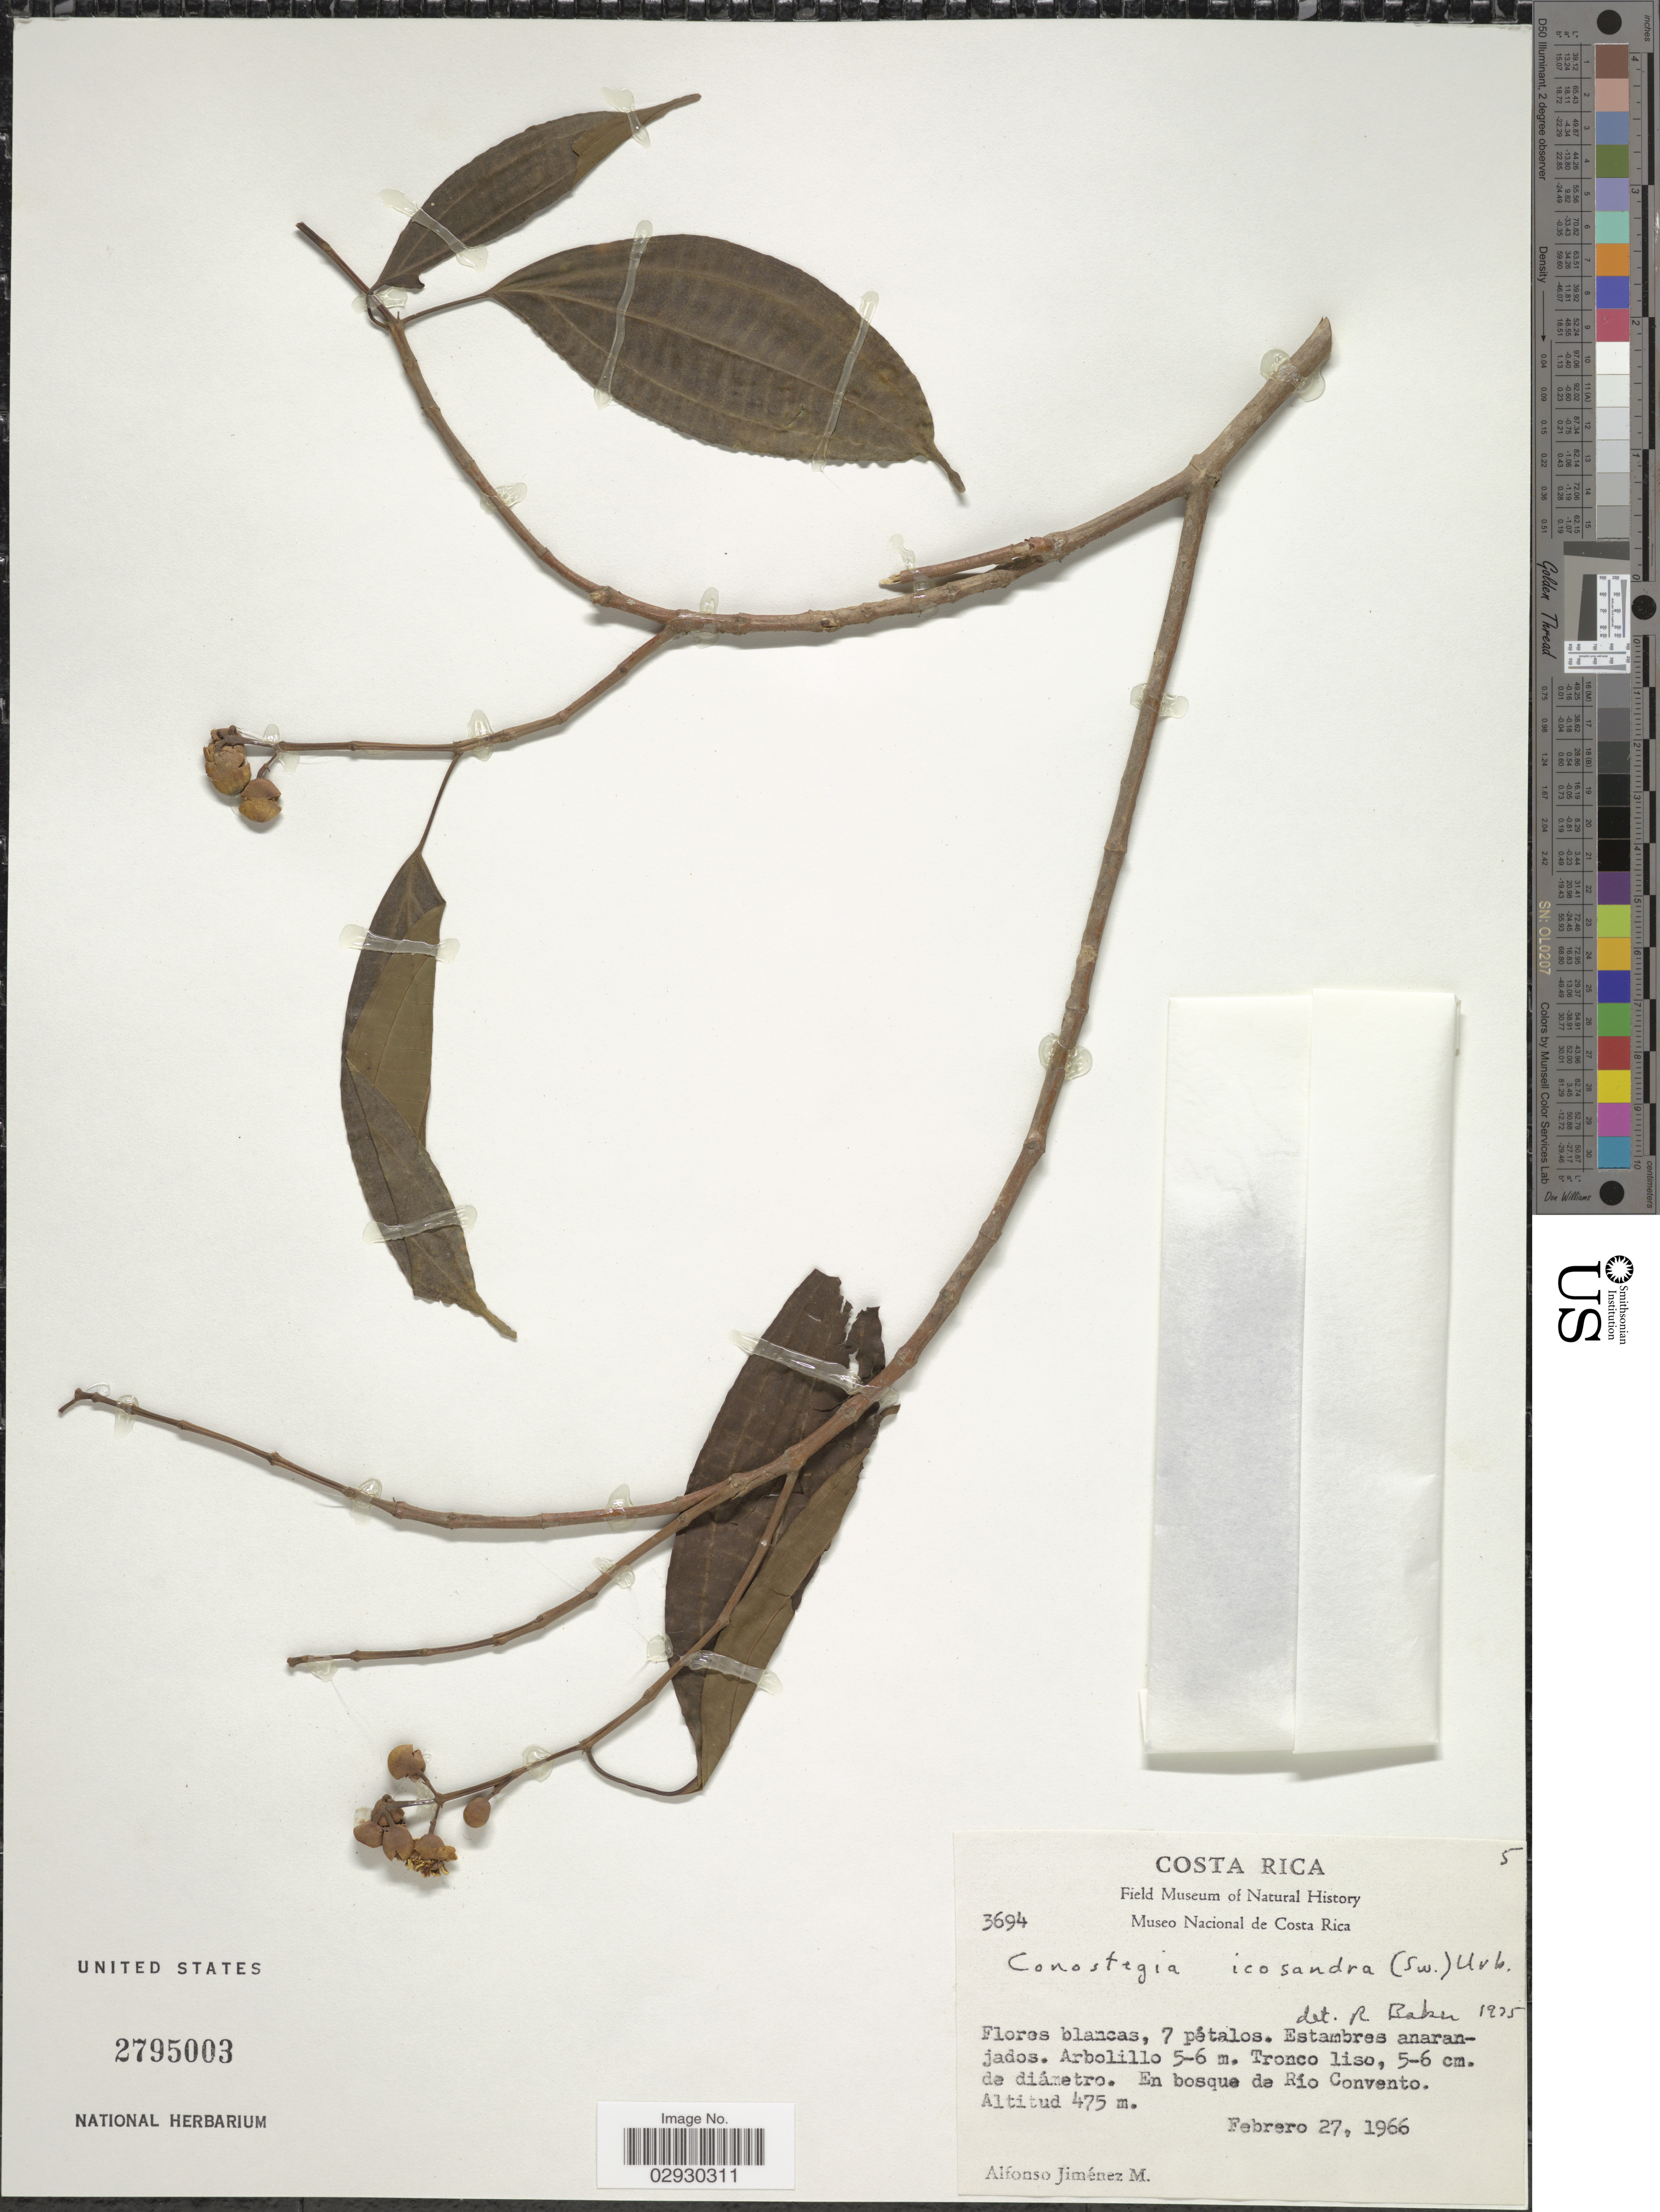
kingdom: Plantae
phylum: Tracheophyta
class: Magnoliopsida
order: Myrtales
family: Melastomataceae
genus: Conostegia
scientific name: Conostegia icosandra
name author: (Sw.) Urb.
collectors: A. Jimenez M.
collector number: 3694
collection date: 1966-02-27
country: Costa Rica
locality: En bosque de Río Convento.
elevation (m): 475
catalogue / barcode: US 2795003